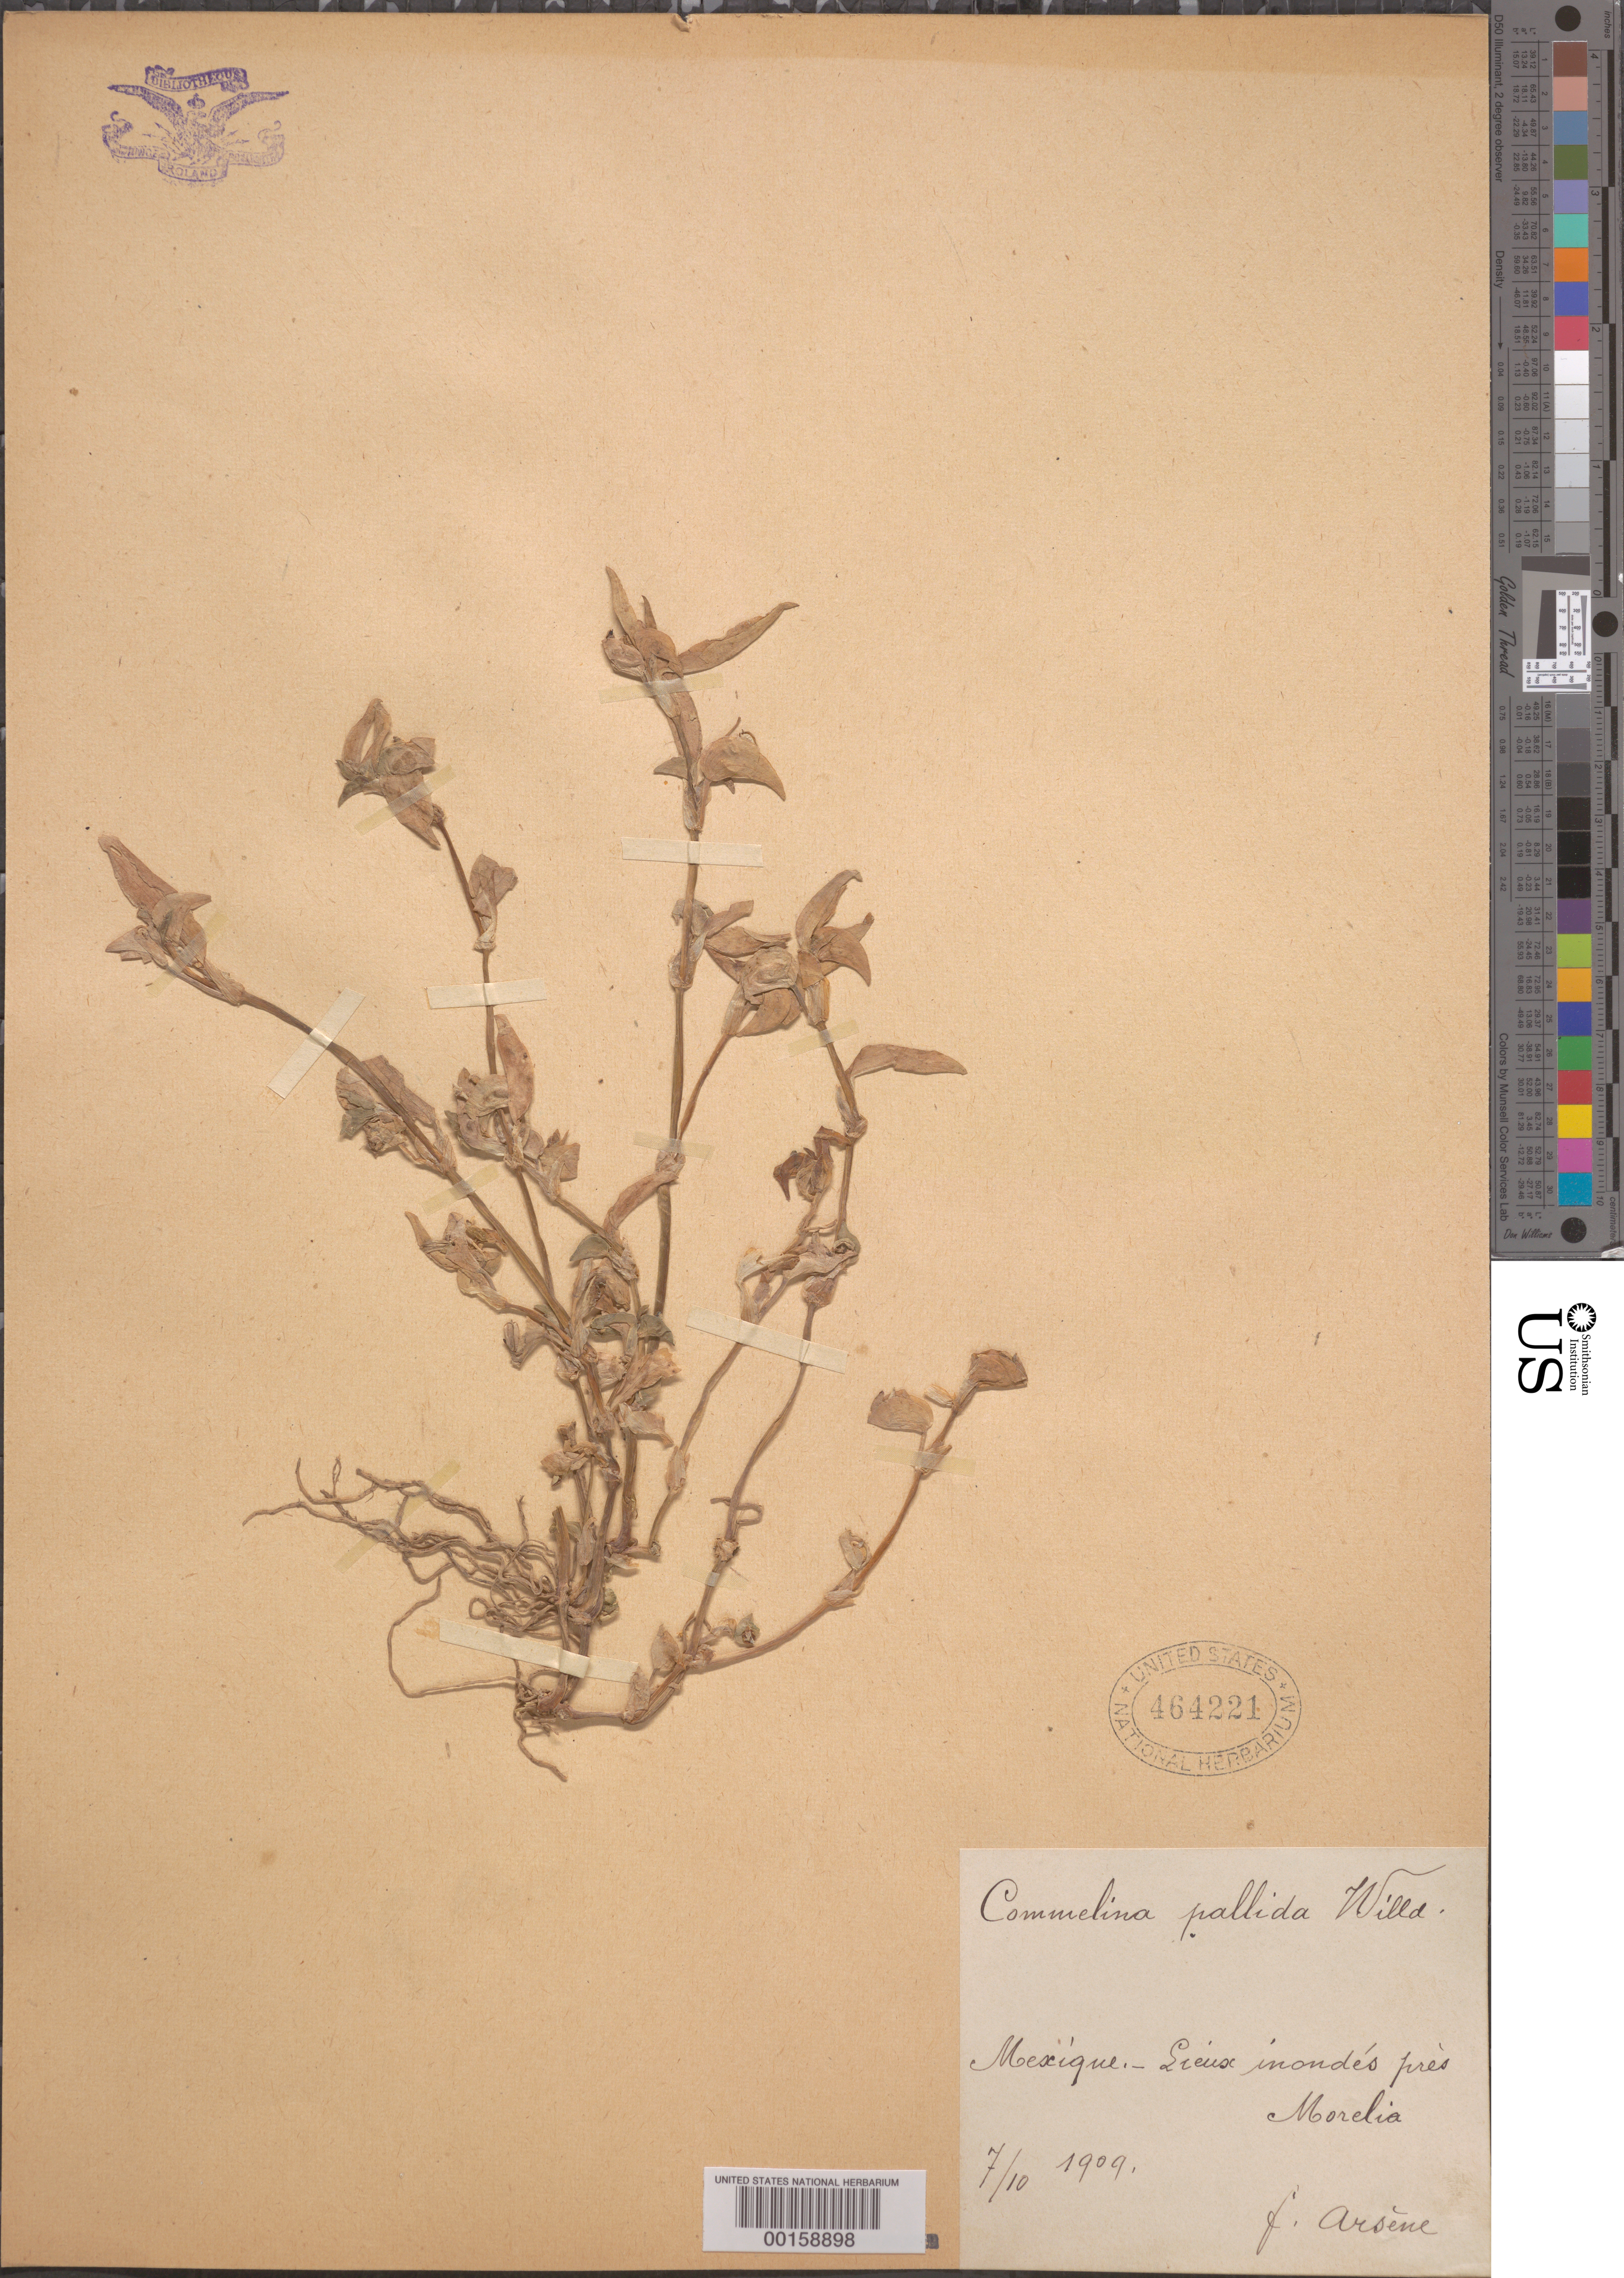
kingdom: Plantae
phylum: Tracheophyta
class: Liliopsida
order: Commelinales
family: Commelinaceae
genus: Commelina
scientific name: Commelina pallida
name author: Willd.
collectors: Bro. G. Arsène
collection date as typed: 10 Jul 1909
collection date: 1909-07-10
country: Mexico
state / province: Michoacán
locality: Morelia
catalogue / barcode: US 464221